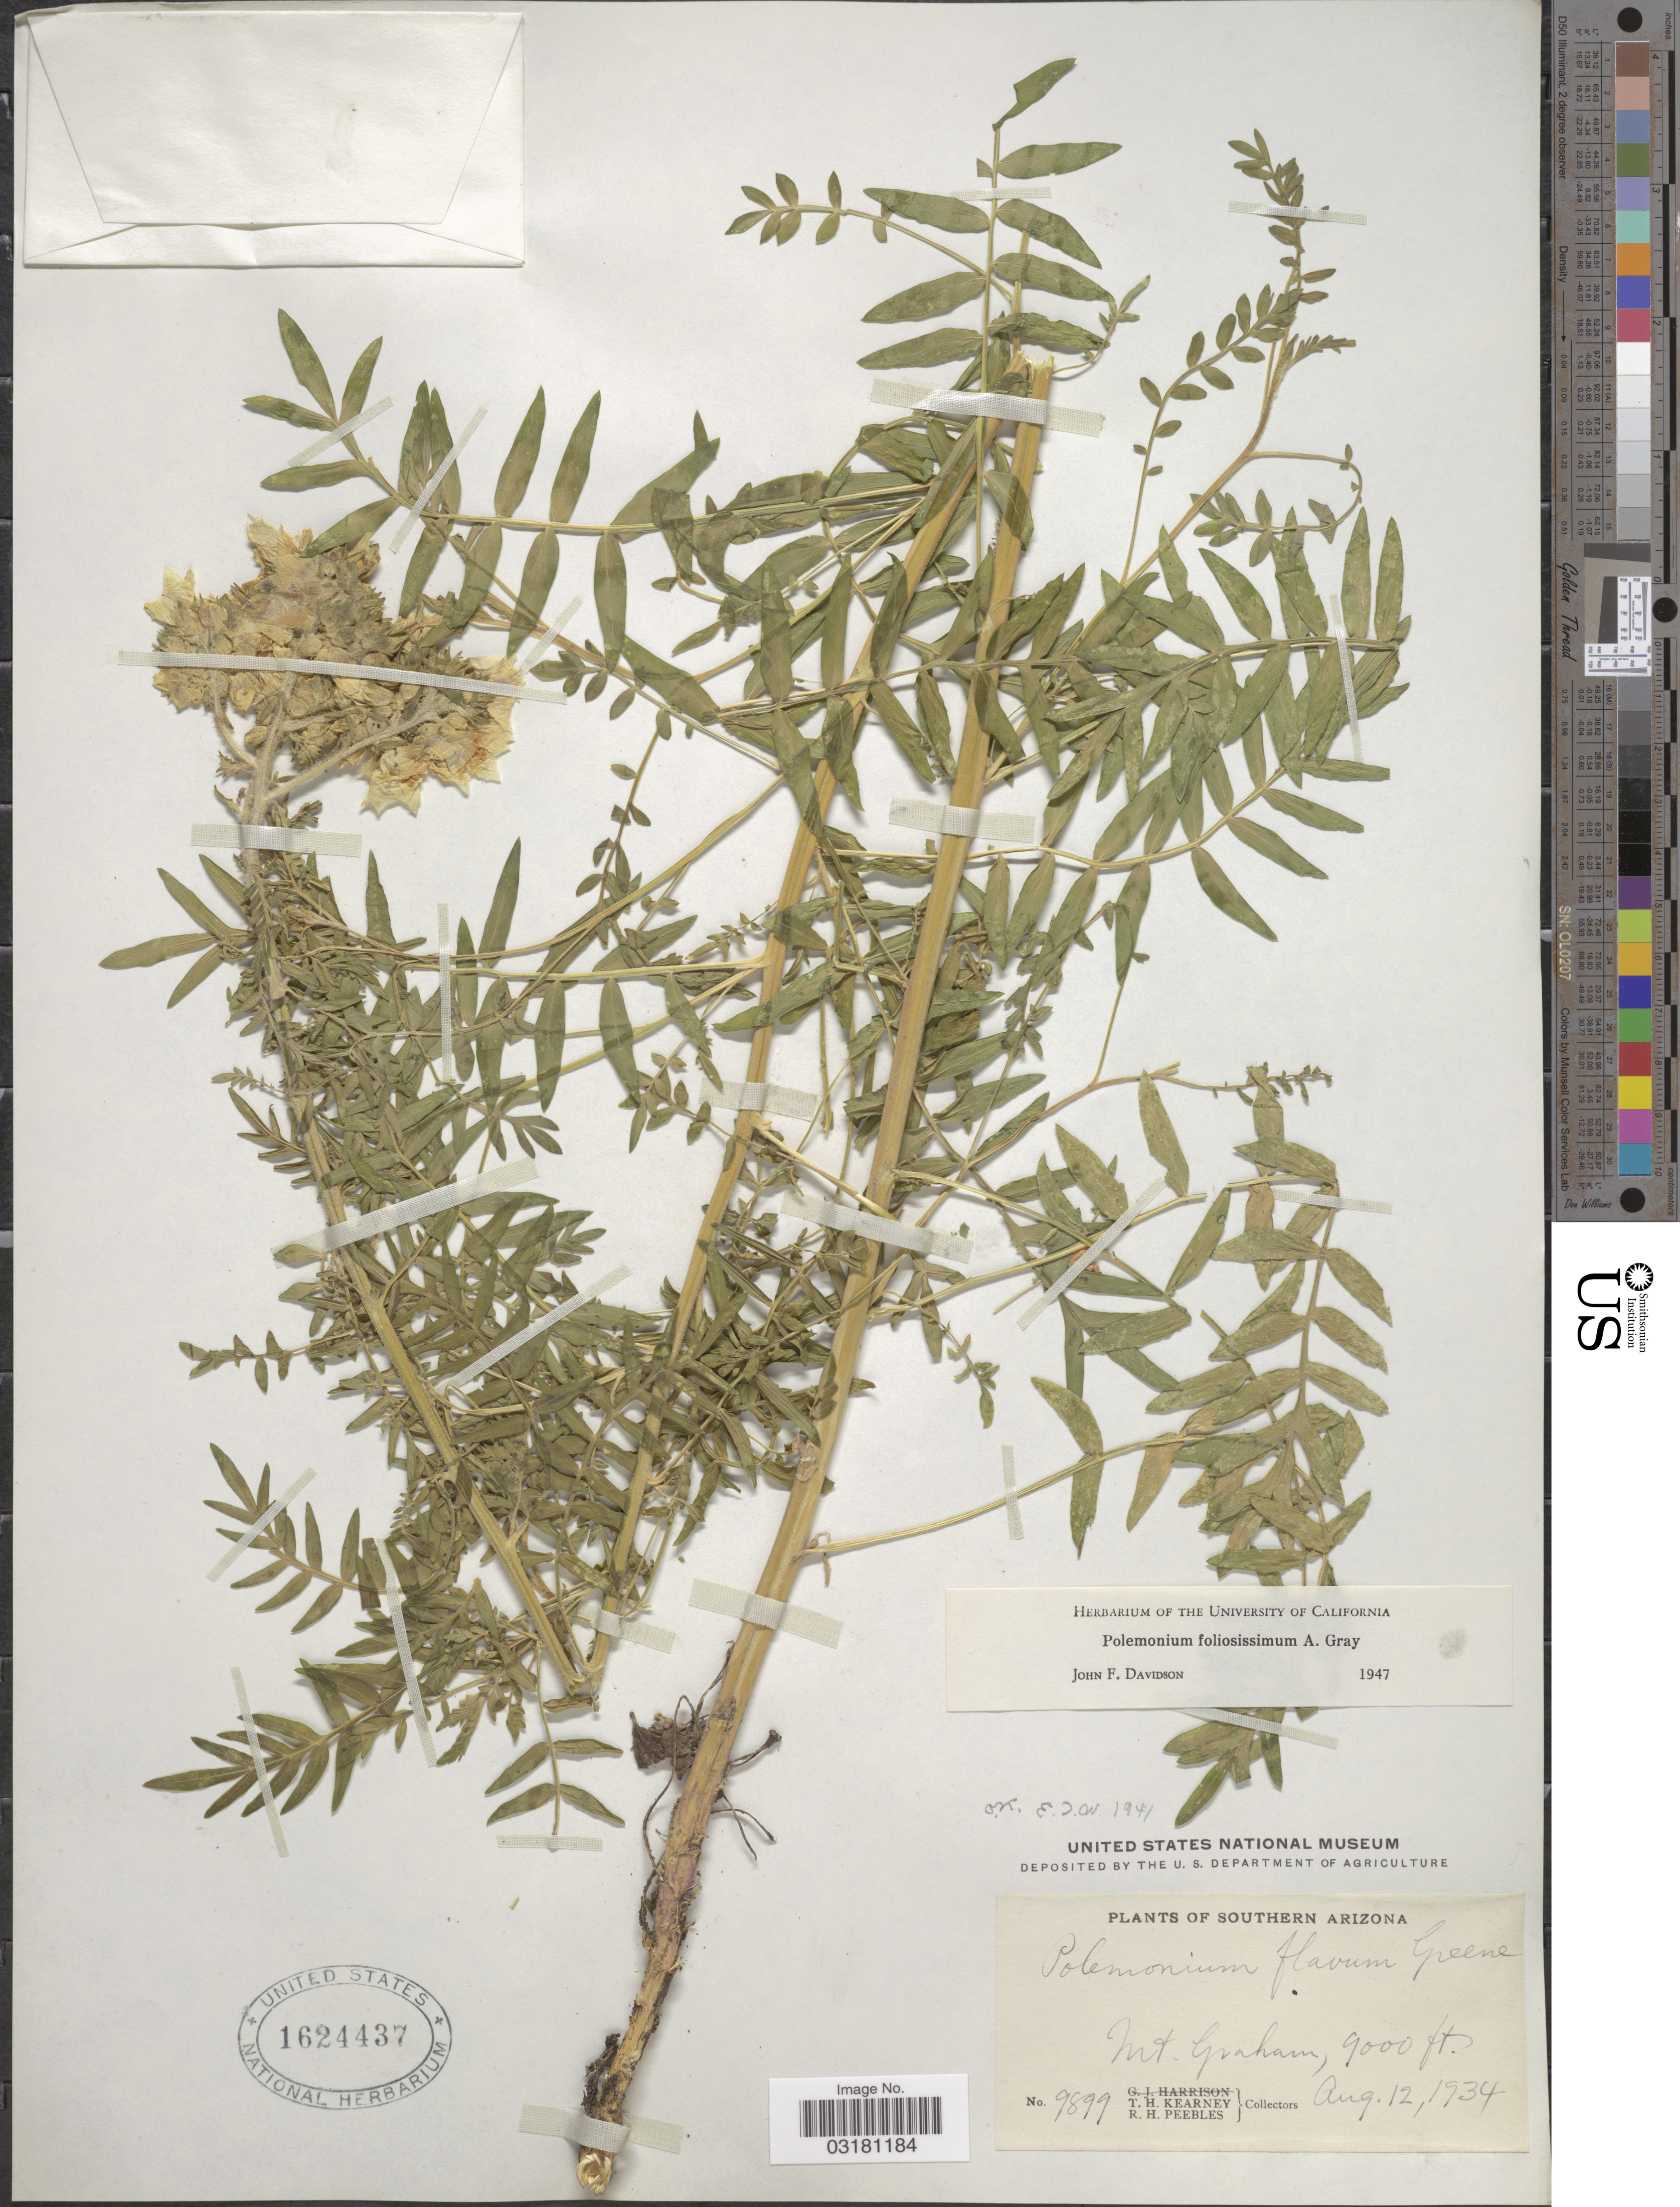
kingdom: Plantae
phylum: Tracheophyta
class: Magnoliopsida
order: Ericales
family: Polemoniaceae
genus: Polemonium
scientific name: Polemonium foliosissimum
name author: A. Gray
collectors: T. H. Kearney & R. H. Peebles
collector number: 9899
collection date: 1934-08-12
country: United States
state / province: Arizona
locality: Southern Arizona. Mt. Graham.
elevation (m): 2743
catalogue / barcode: US 1624437